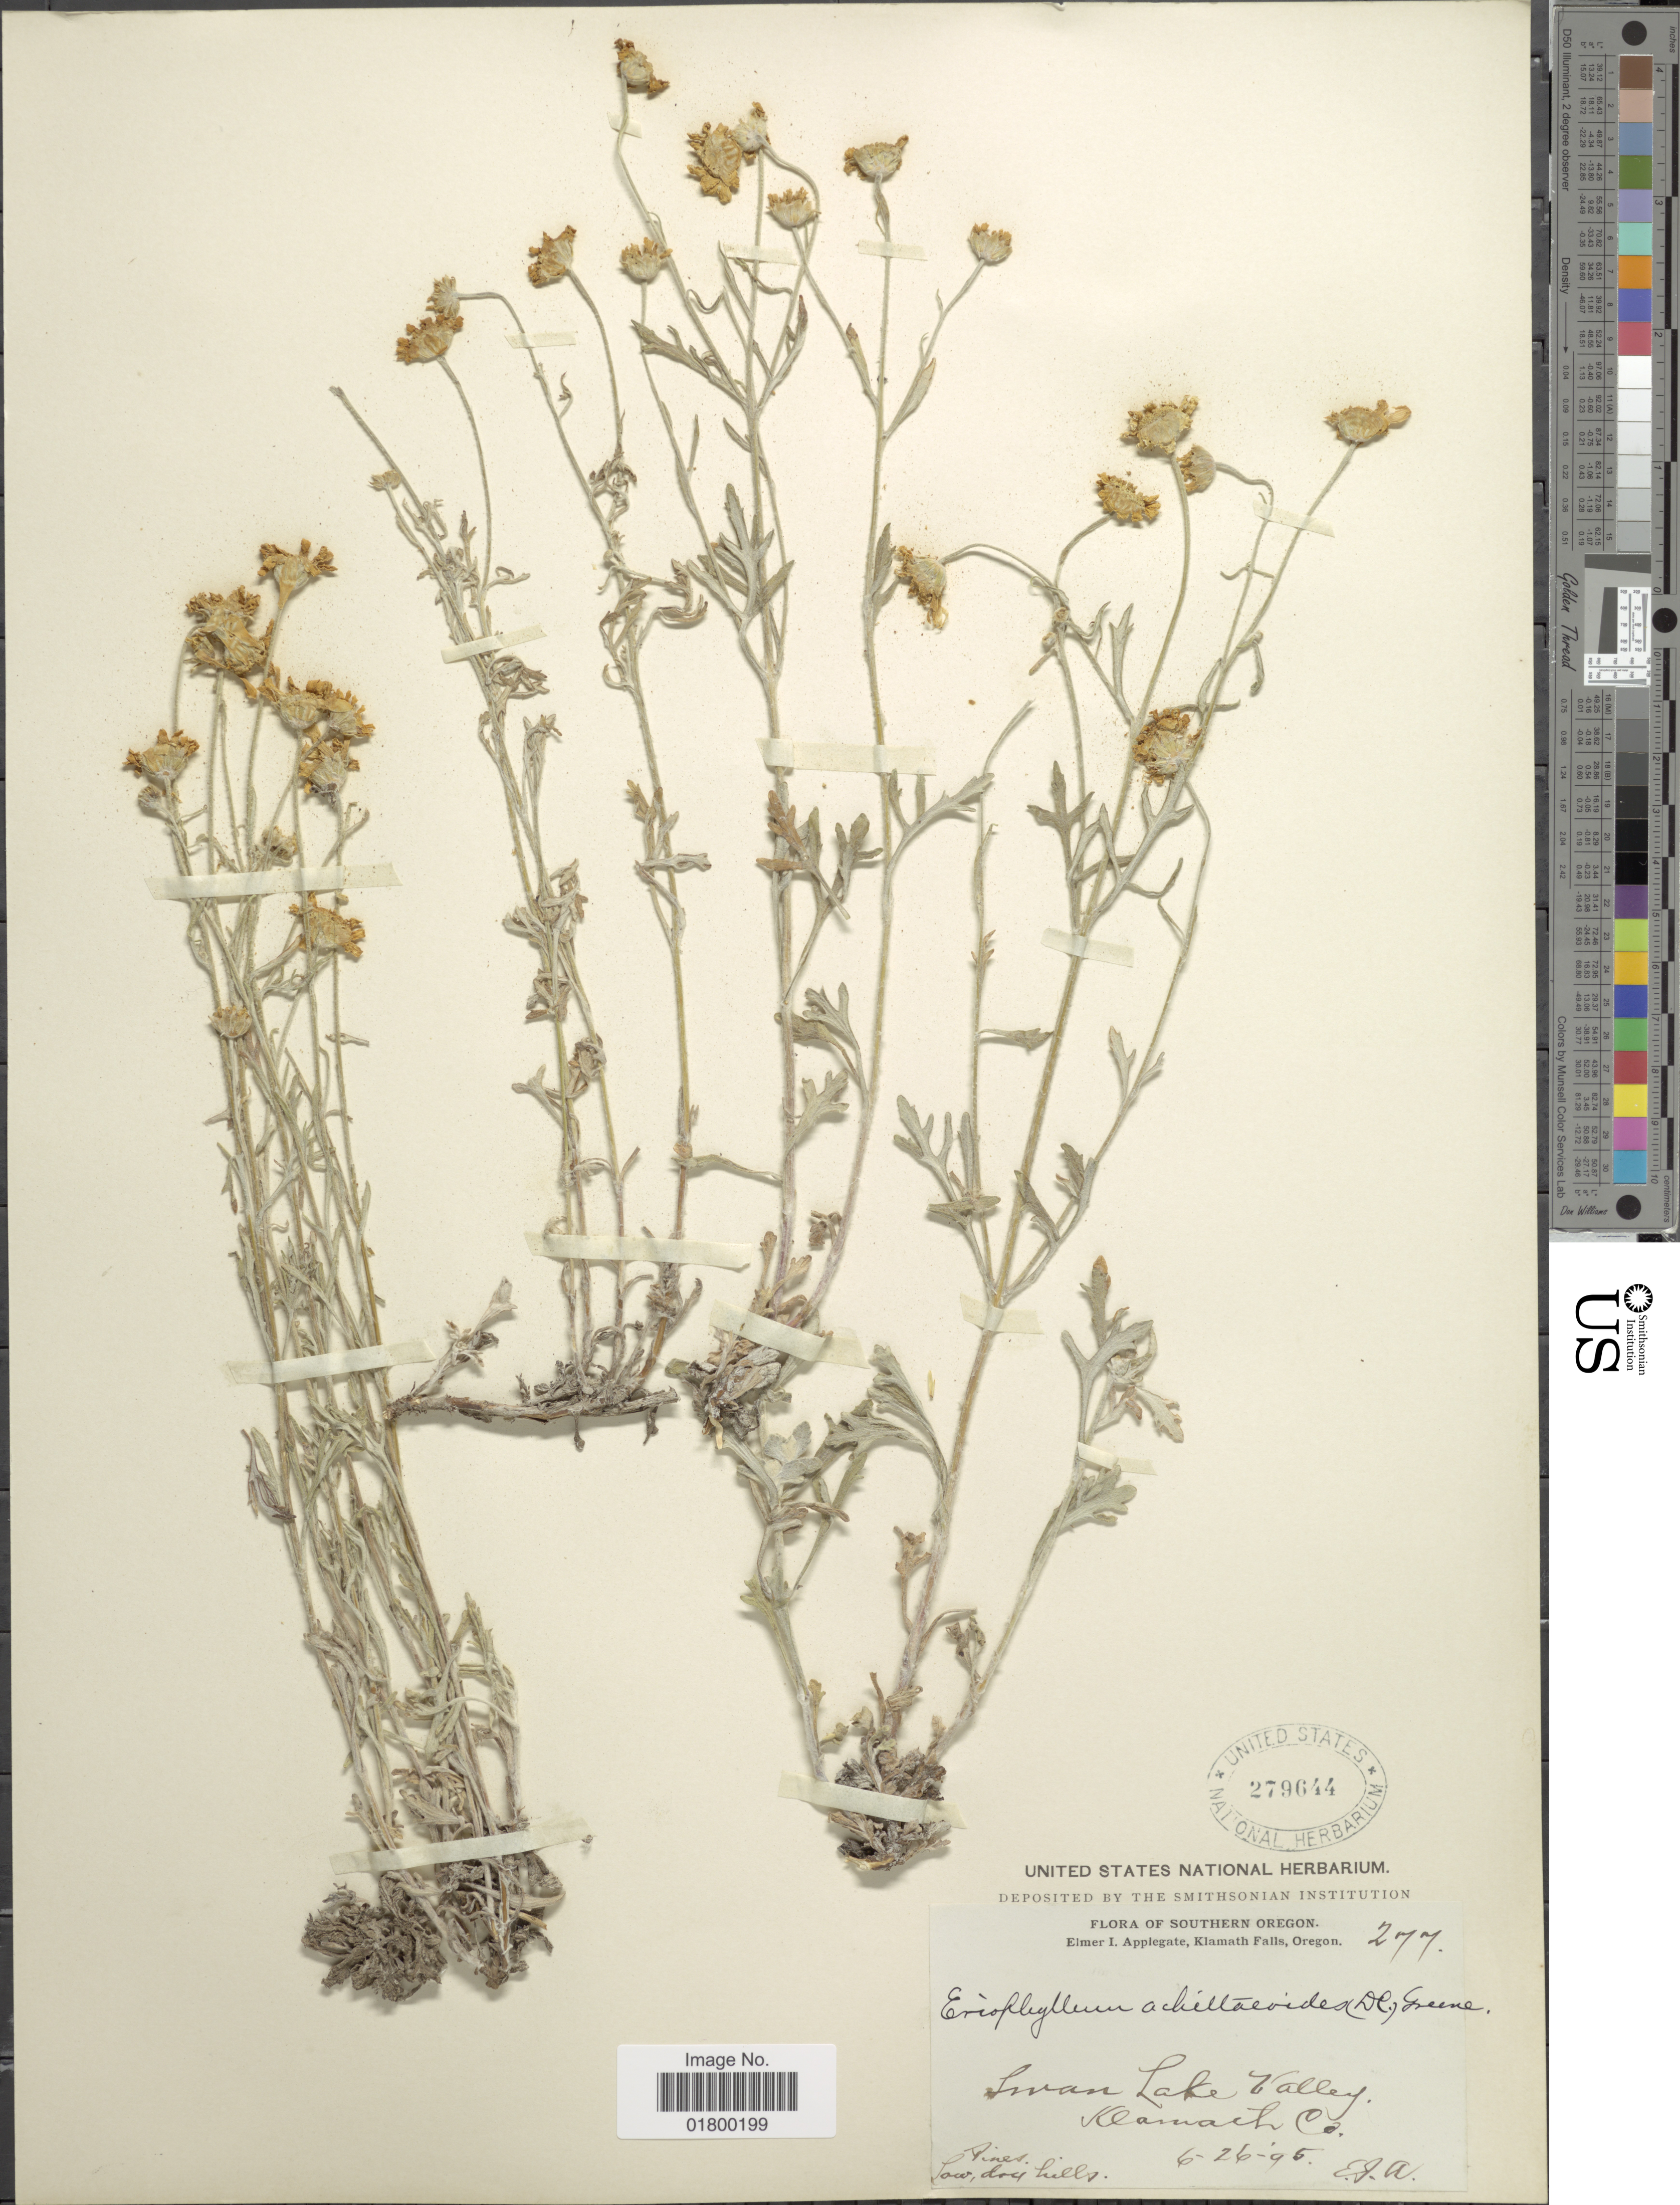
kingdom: Plantae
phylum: Tracheophyta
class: Magnoliopsida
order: Asterales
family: Asteraceae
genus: Eriophyllum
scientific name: Eriophyllum lanatum var. achillioides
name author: (DC.) Jeps.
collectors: E. I. Applegate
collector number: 277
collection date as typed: Transcribed d/m/y: 26/6/95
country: United States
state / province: Oregon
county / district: Klamath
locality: Southern Oregon, Swan Lake Valley, Klamath Co.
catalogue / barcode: US 279644